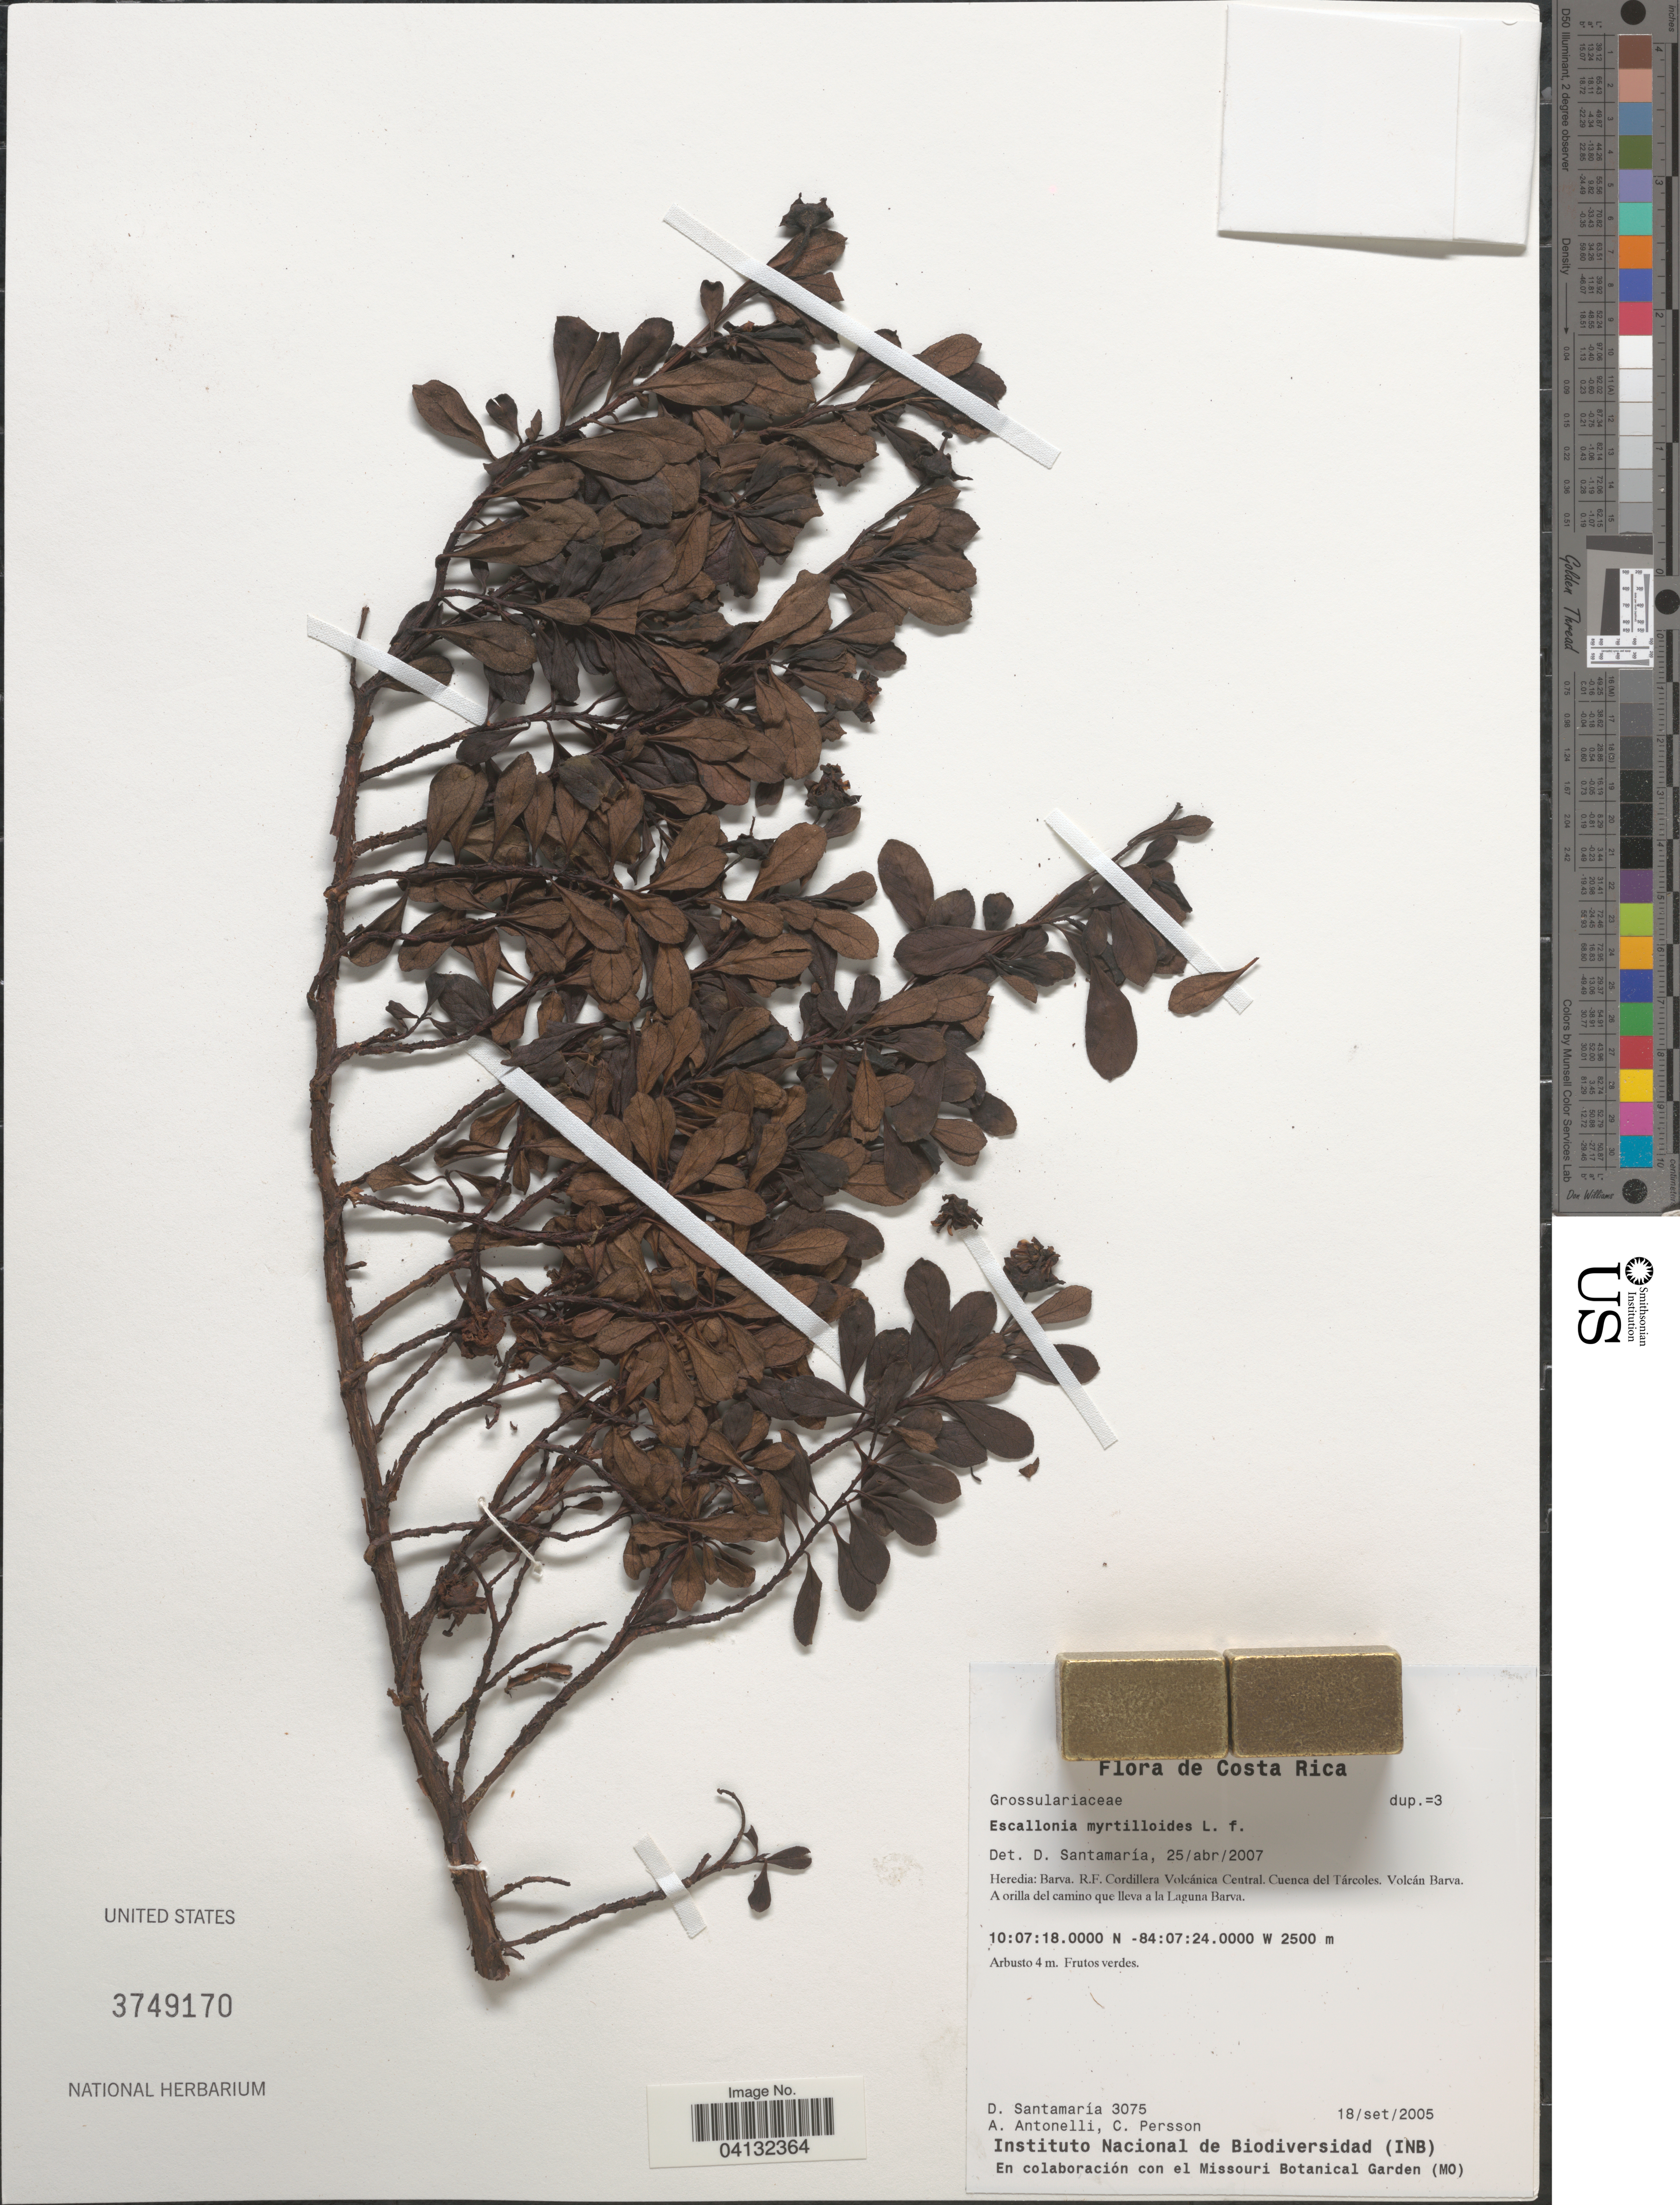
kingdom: Plantae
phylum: Tracheophyta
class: Magnoliopsida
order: Escalloniales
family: Escalloniaceae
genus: Escallonia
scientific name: Escallonia myrtilloides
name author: L. f.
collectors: D. Santamaria, A. Antonelli & C. Persson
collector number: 3075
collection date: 2005-09-18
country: Costa Rica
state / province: Heredia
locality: Barva. R.F. Cordillera Volcánica Central. Cuenca del Tárcoles. Volcán Barva. A orilla del camino que lleva a la Laguna Barva.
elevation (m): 2500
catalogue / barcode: US 3749170